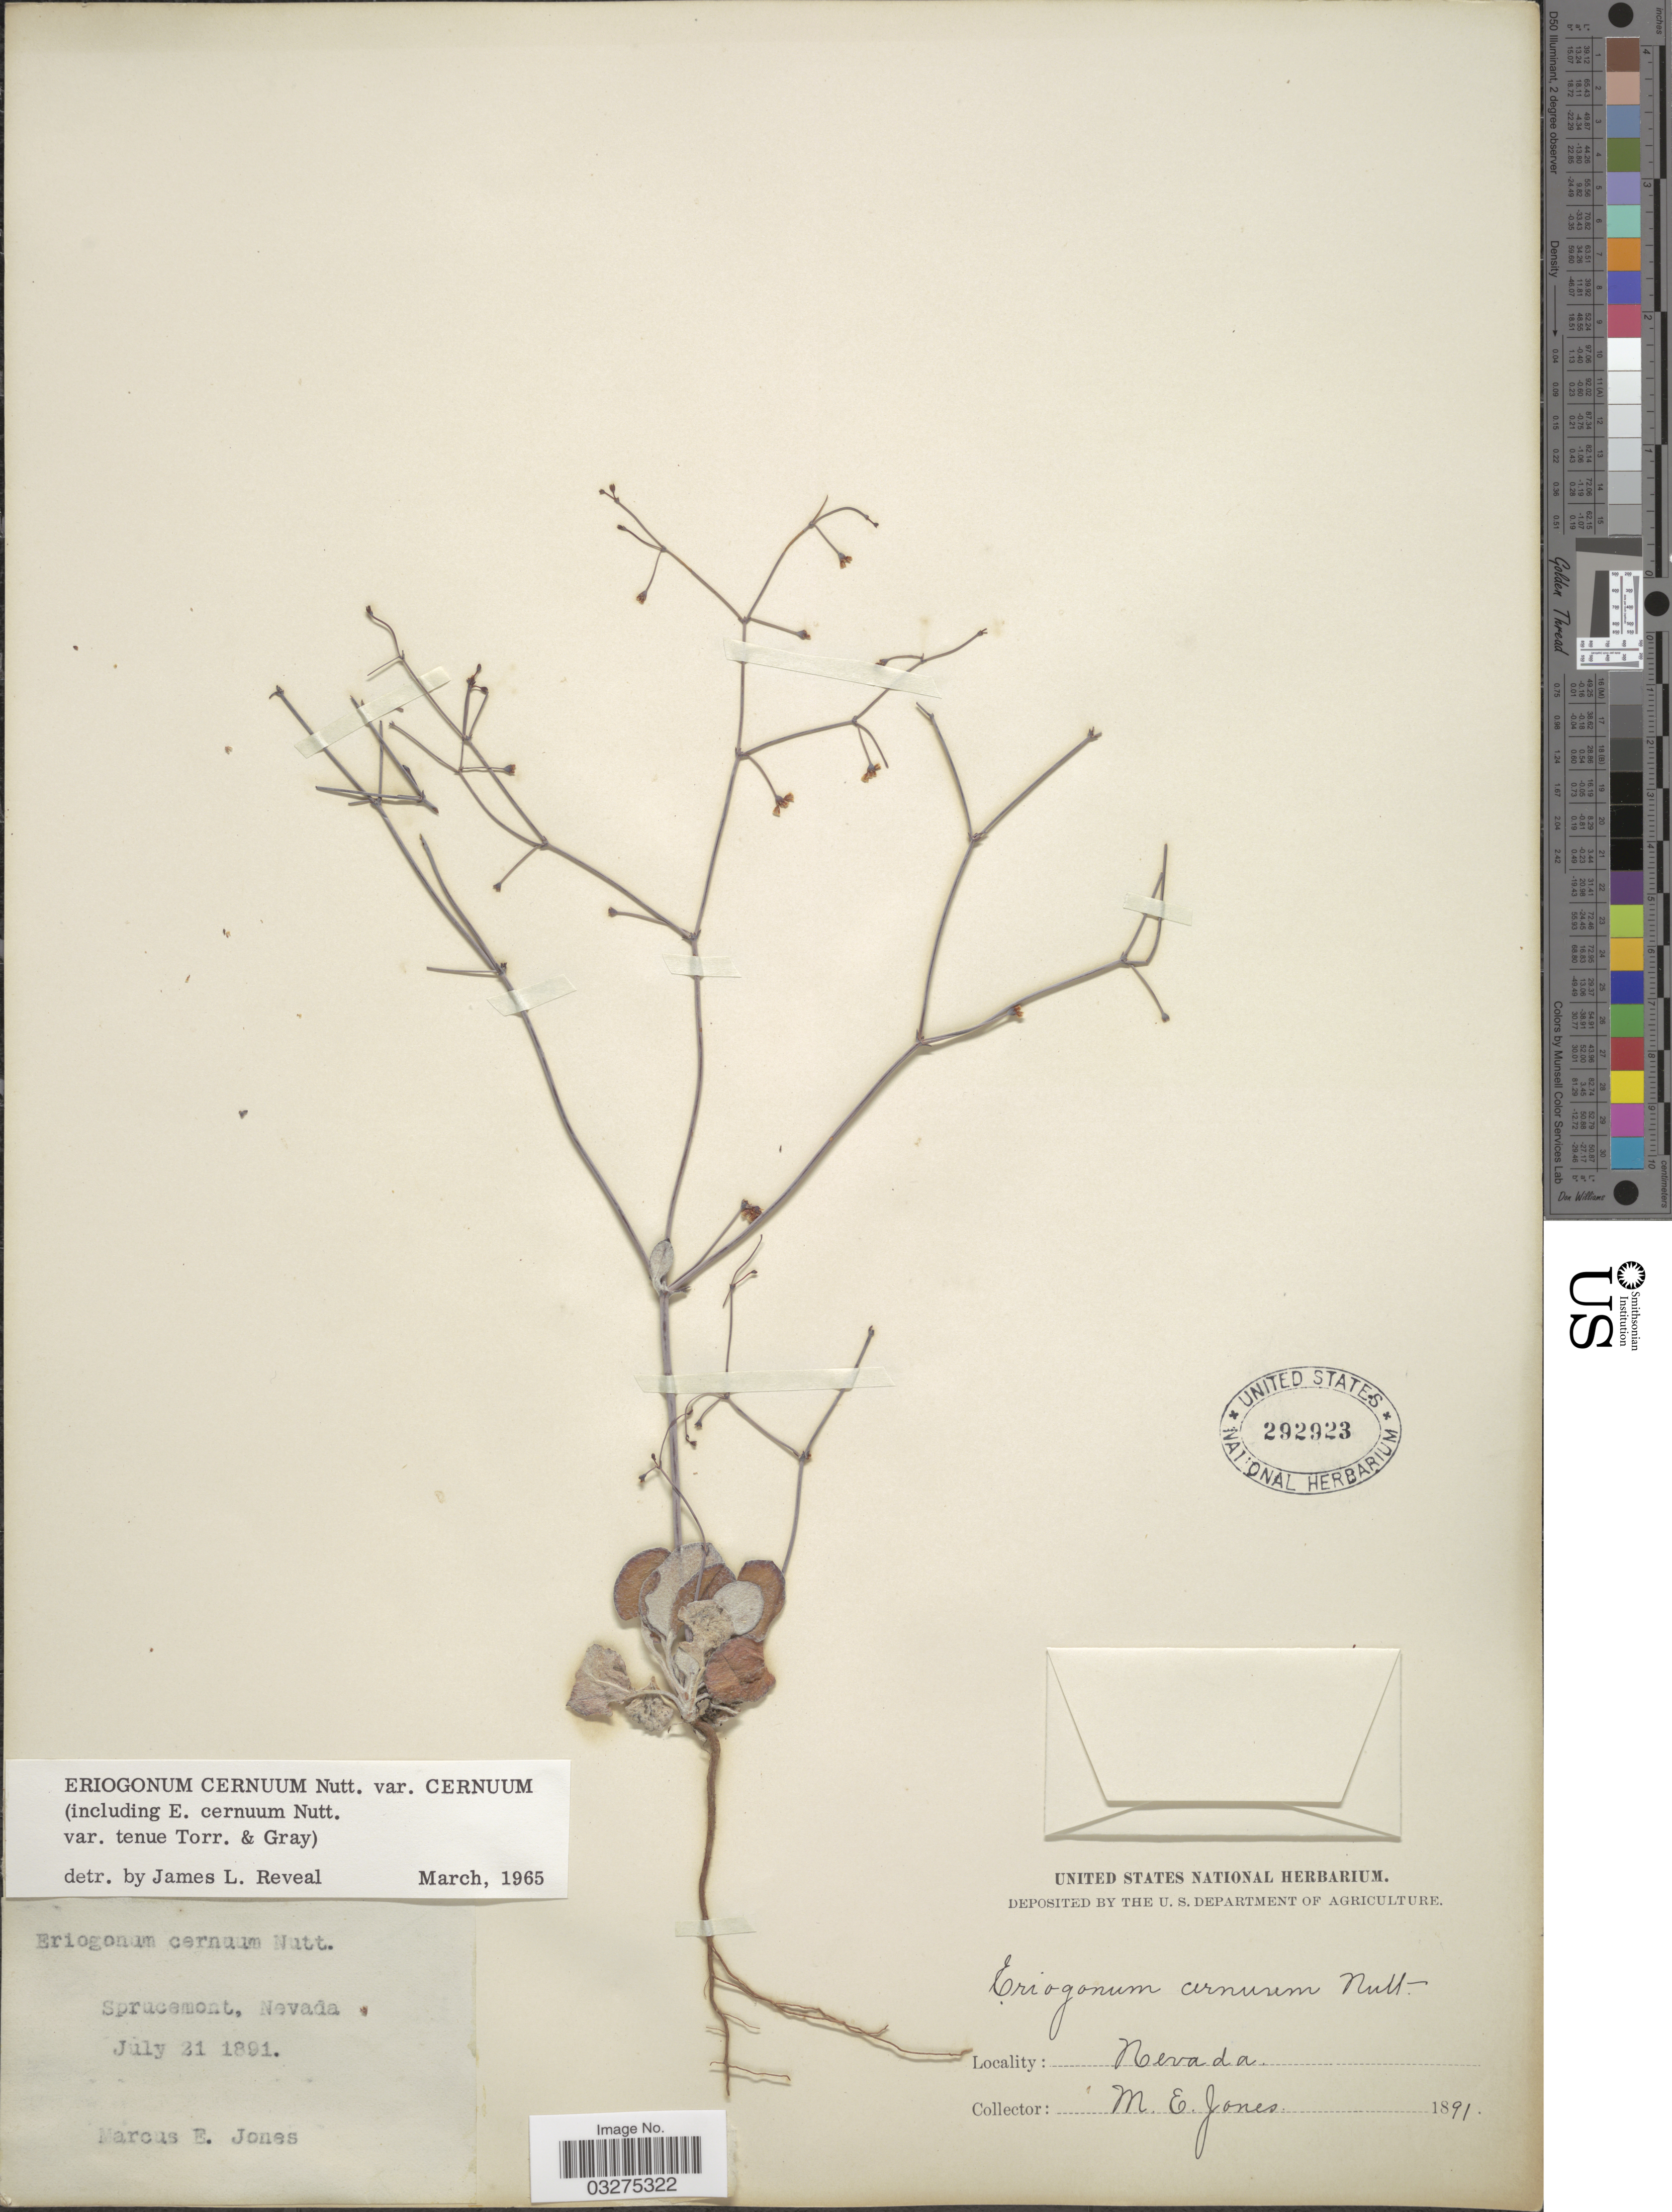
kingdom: Plantae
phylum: Tracheophyta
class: Magnoliopsida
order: Caryophyllales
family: Polygonaceae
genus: Eriogonum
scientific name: Eriogonum cernuum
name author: Nutt.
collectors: M. E. Jones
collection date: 1891-07-21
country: United States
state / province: Nevada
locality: Sprucemont.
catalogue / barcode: US 292923